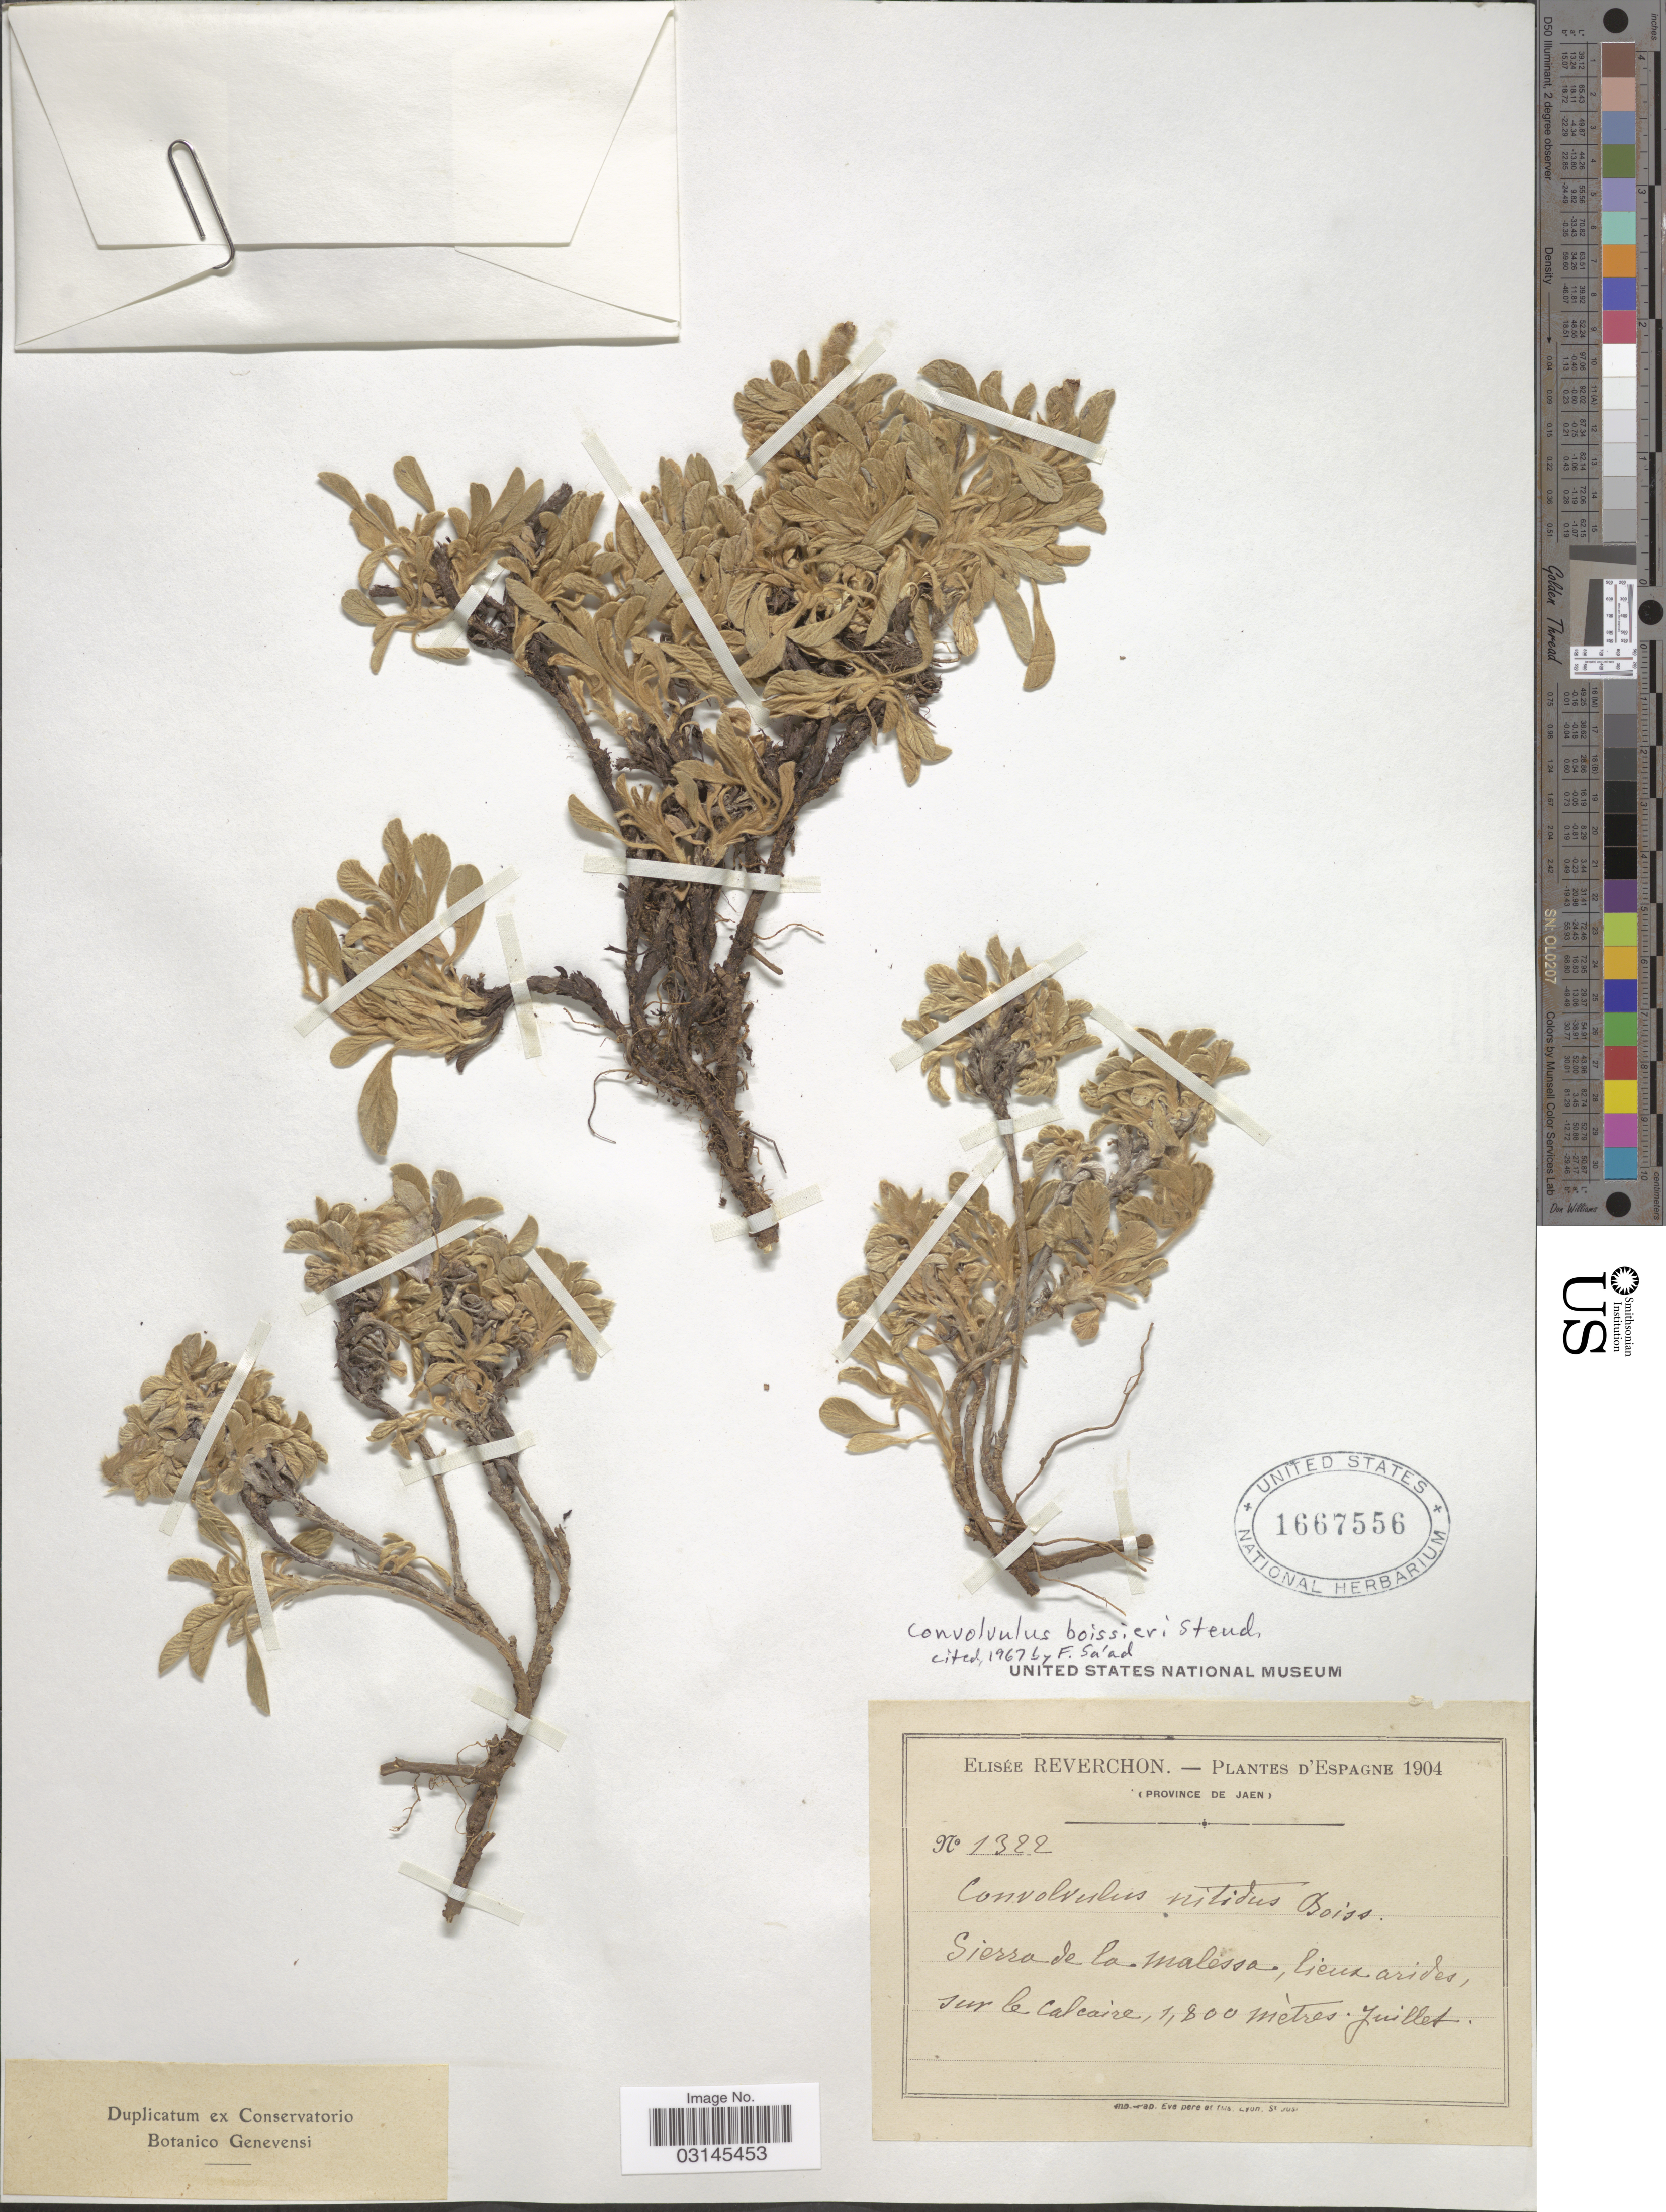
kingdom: Plantae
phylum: Tracheophyta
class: Magnoliopsida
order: Solanales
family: Convolvulaceae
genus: Convolvulus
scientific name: Convolvulus boissieri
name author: Steud.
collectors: E. Reverchon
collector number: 1322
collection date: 1904-07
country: Spain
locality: Espagne. (Province de Jaen). Sierra de la Malessa.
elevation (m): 1800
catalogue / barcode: US 1667556